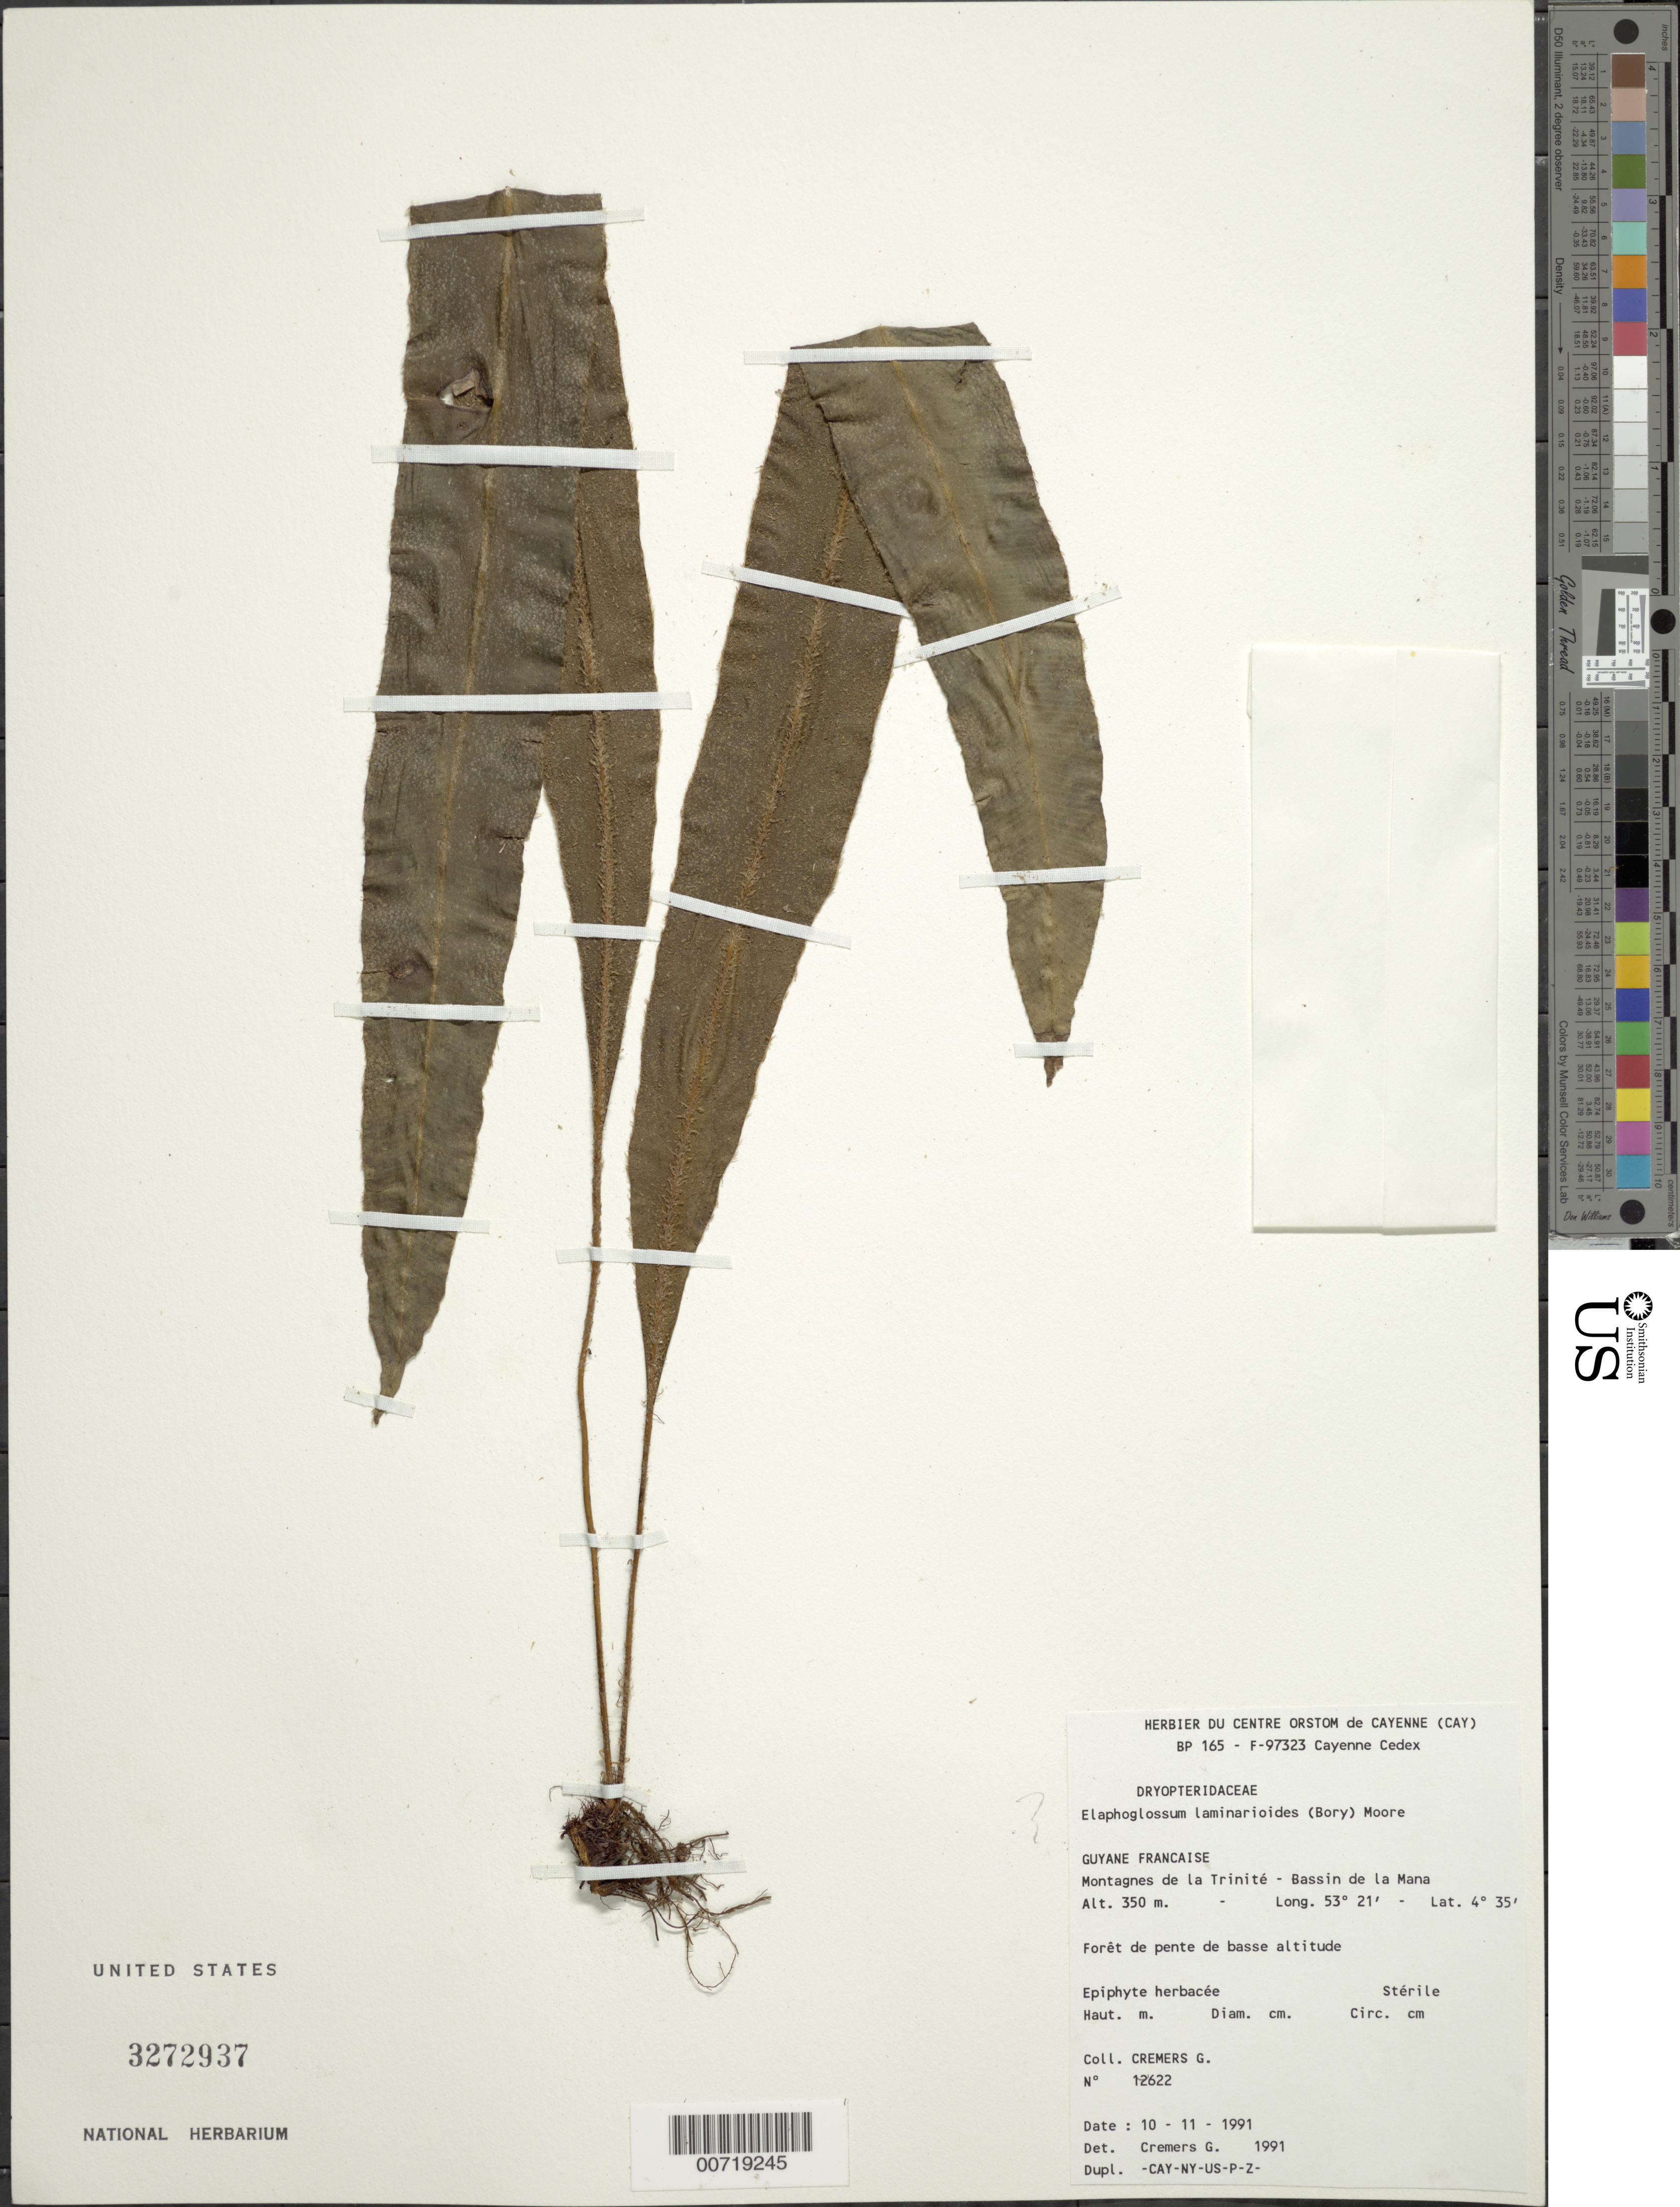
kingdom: Plantae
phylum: Tracheophyta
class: Polypodiopsida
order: Polypodiales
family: Dryopteridaceae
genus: Elaphoglossum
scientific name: Elaphoglossum laminarioides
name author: (Bory ex Fée) T. Moore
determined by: Cremers, Georges A.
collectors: G. Cremers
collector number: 12622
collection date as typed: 10-Nov-91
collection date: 1991-11-10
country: French Guiana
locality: Montagnes de la Trinité, Bassin de la Mana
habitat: Low slope forest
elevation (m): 350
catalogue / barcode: US 3272937